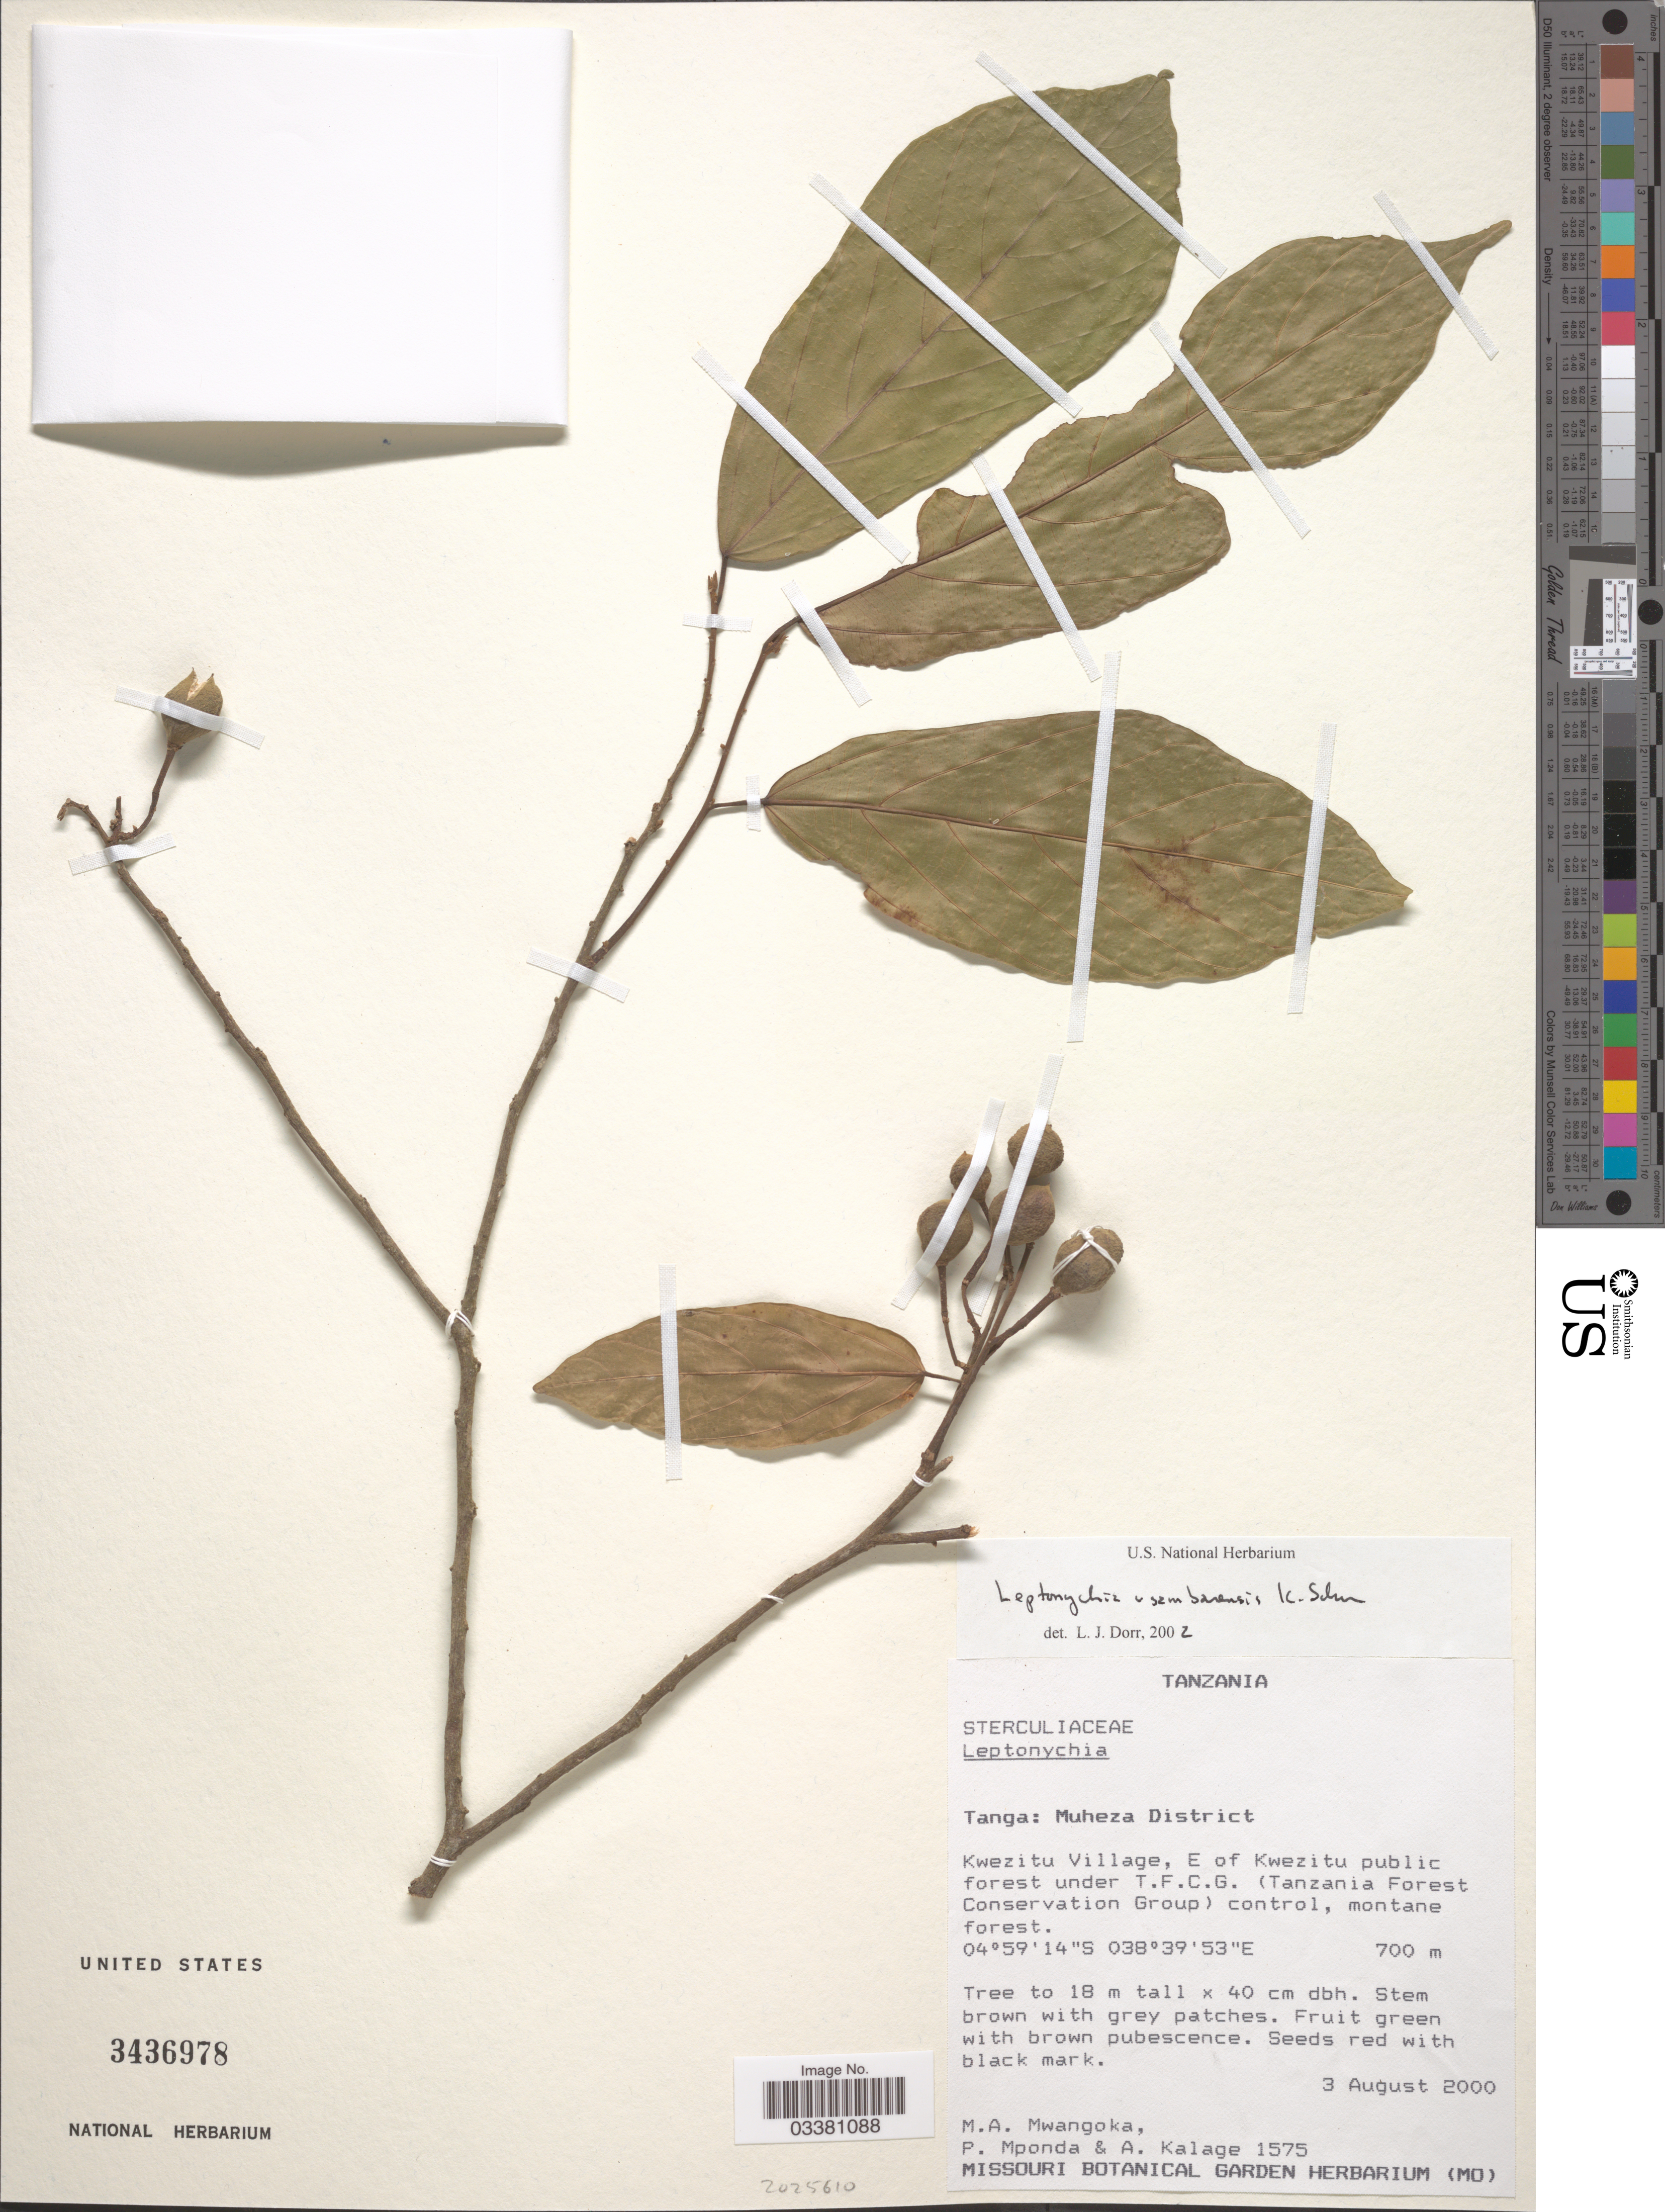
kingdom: Plantae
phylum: Tracheophyta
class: Magnoliopsida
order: Malvales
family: Malvaceae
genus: Leptonychia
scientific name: Leptonychia usambarensis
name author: K. Schum.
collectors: M. A. Mwangoka, P. Mponda & A. Kalage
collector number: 1575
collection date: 2000-08-03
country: Tanzania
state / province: Tanga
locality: Muheza District. Kwezitu Village, E of Kwezitu public forest under T.F.C.G. (Tanzania Forest Conservation Group) control.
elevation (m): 700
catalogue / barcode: US 3436978